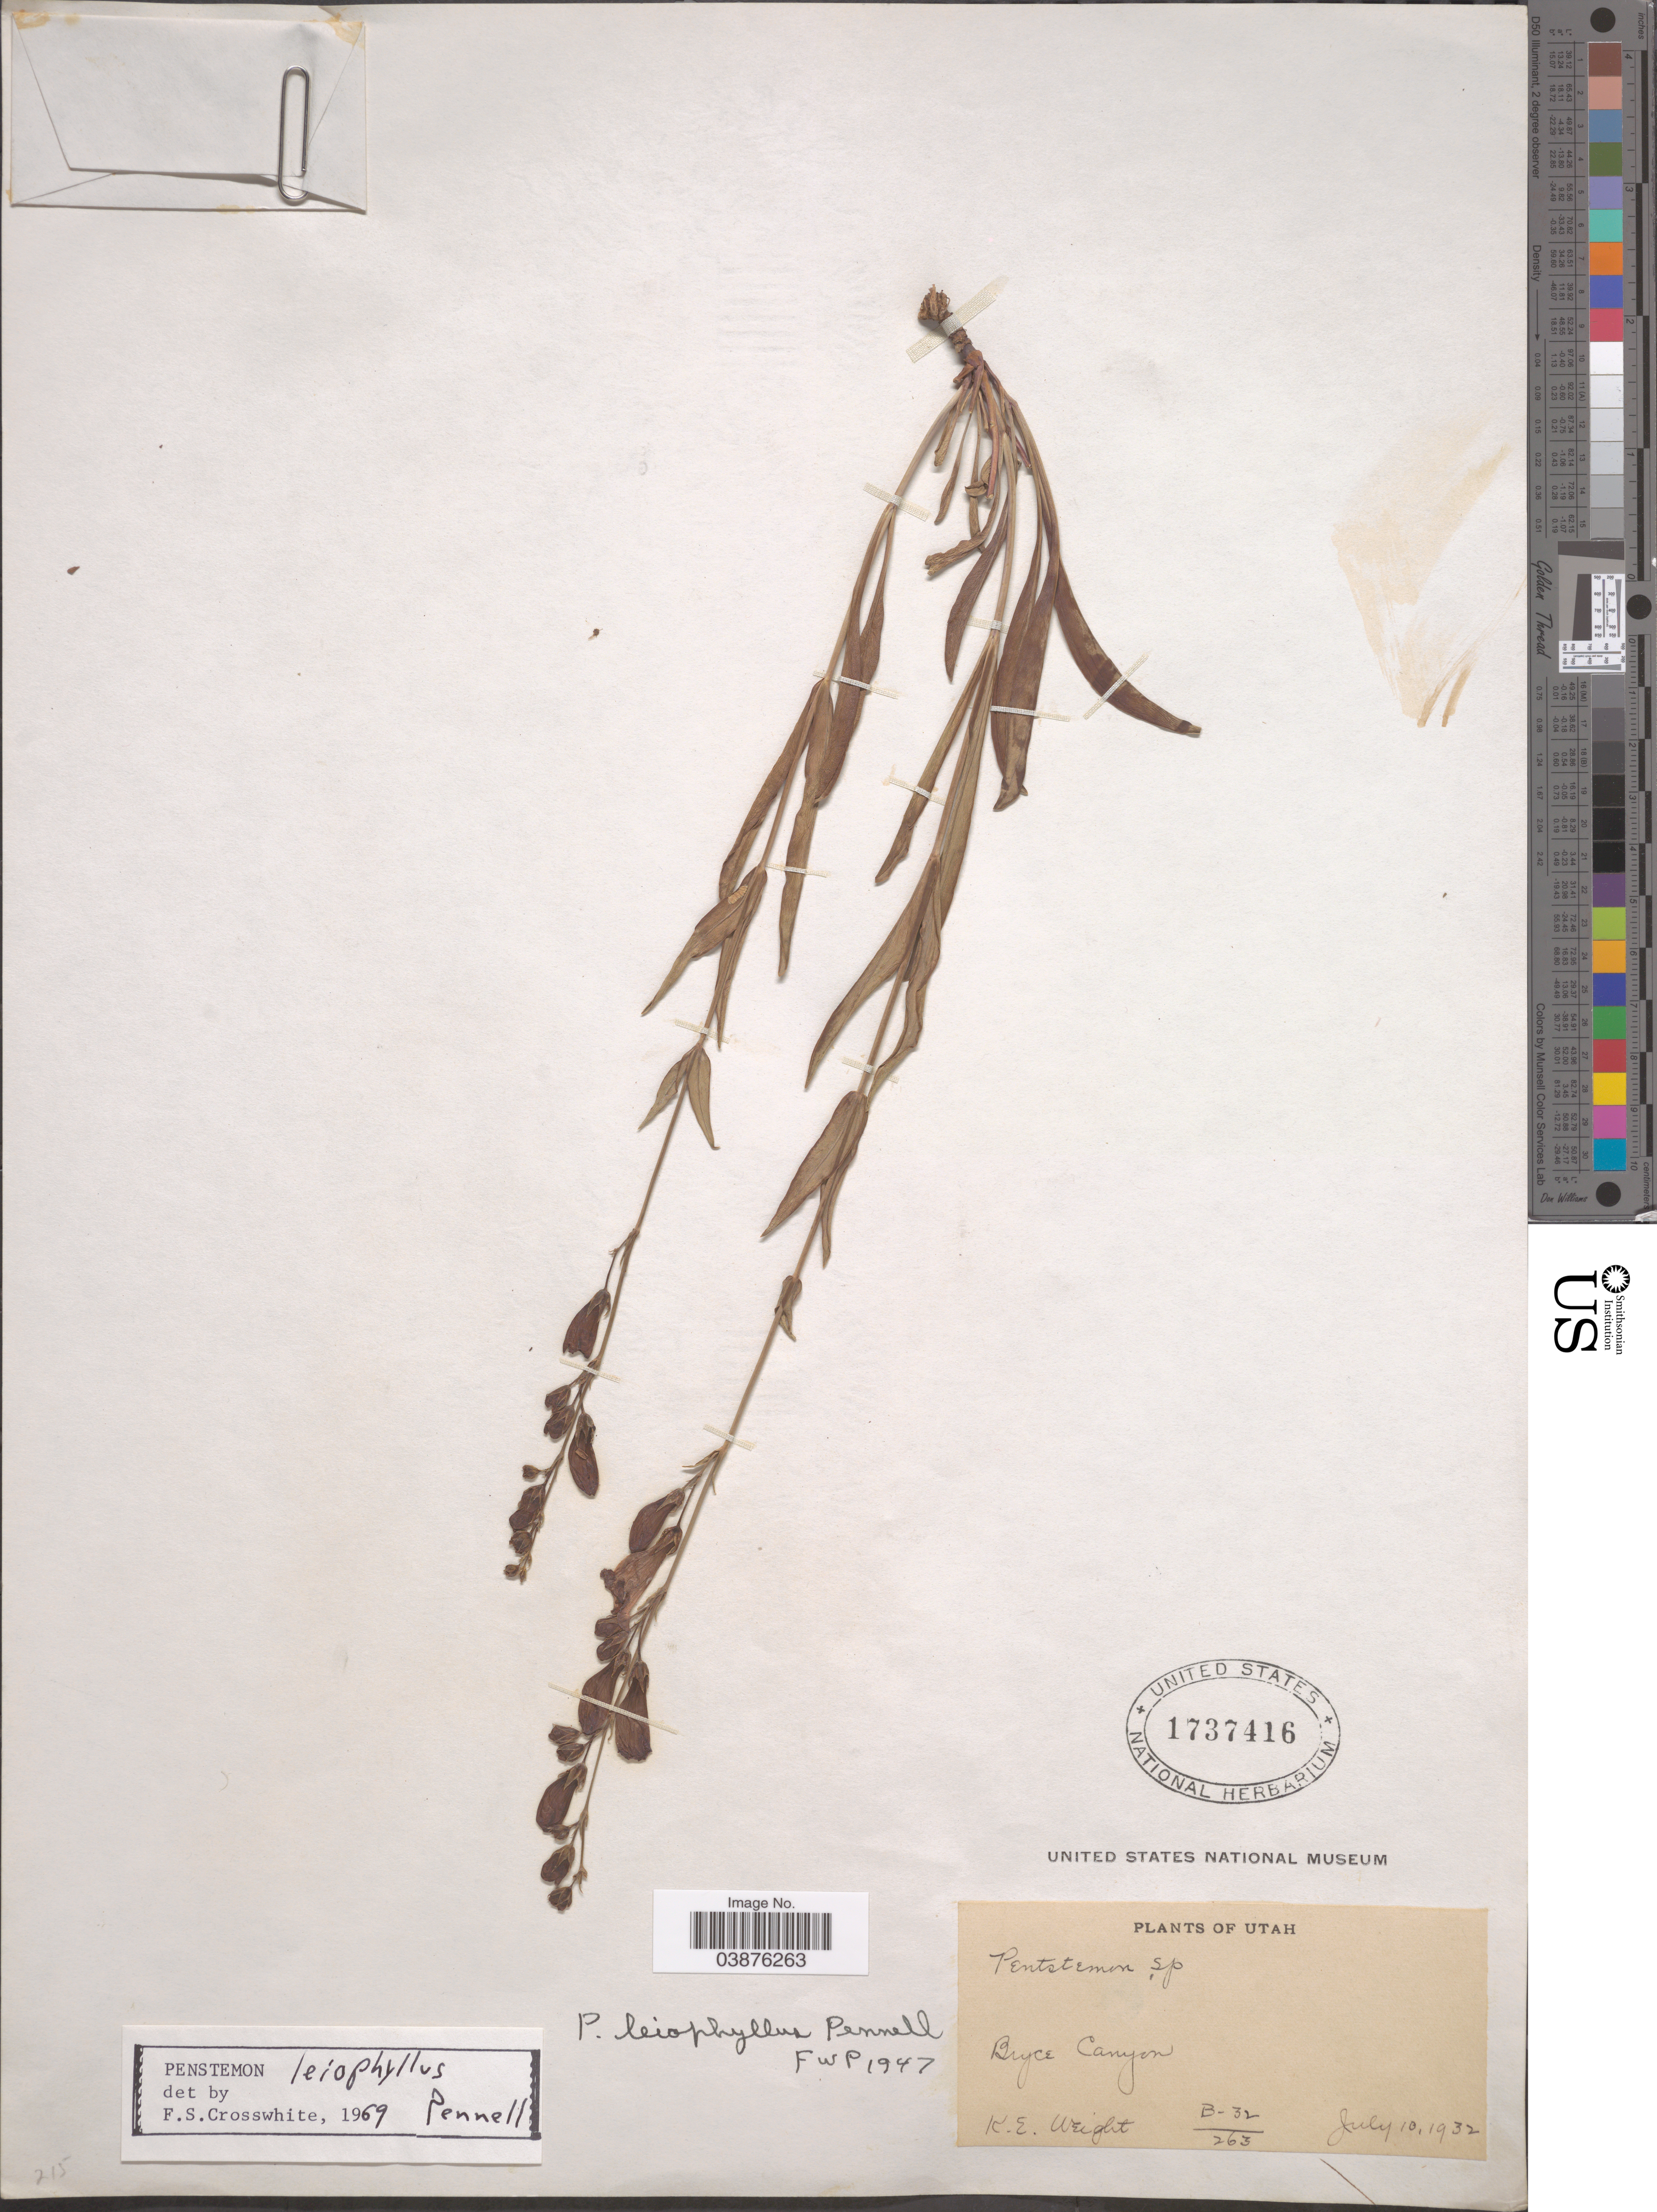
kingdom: Plantae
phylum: Tracheophyta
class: Magnoliopsida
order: Lamiales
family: Plantaginaceae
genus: Penstemon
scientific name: Penstemon leiophyllus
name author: Pennell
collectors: K. Weight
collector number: B-32/263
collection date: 1932-07-10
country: United States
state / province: Utah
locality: Bryce Canyon.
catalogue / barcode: US 1737416